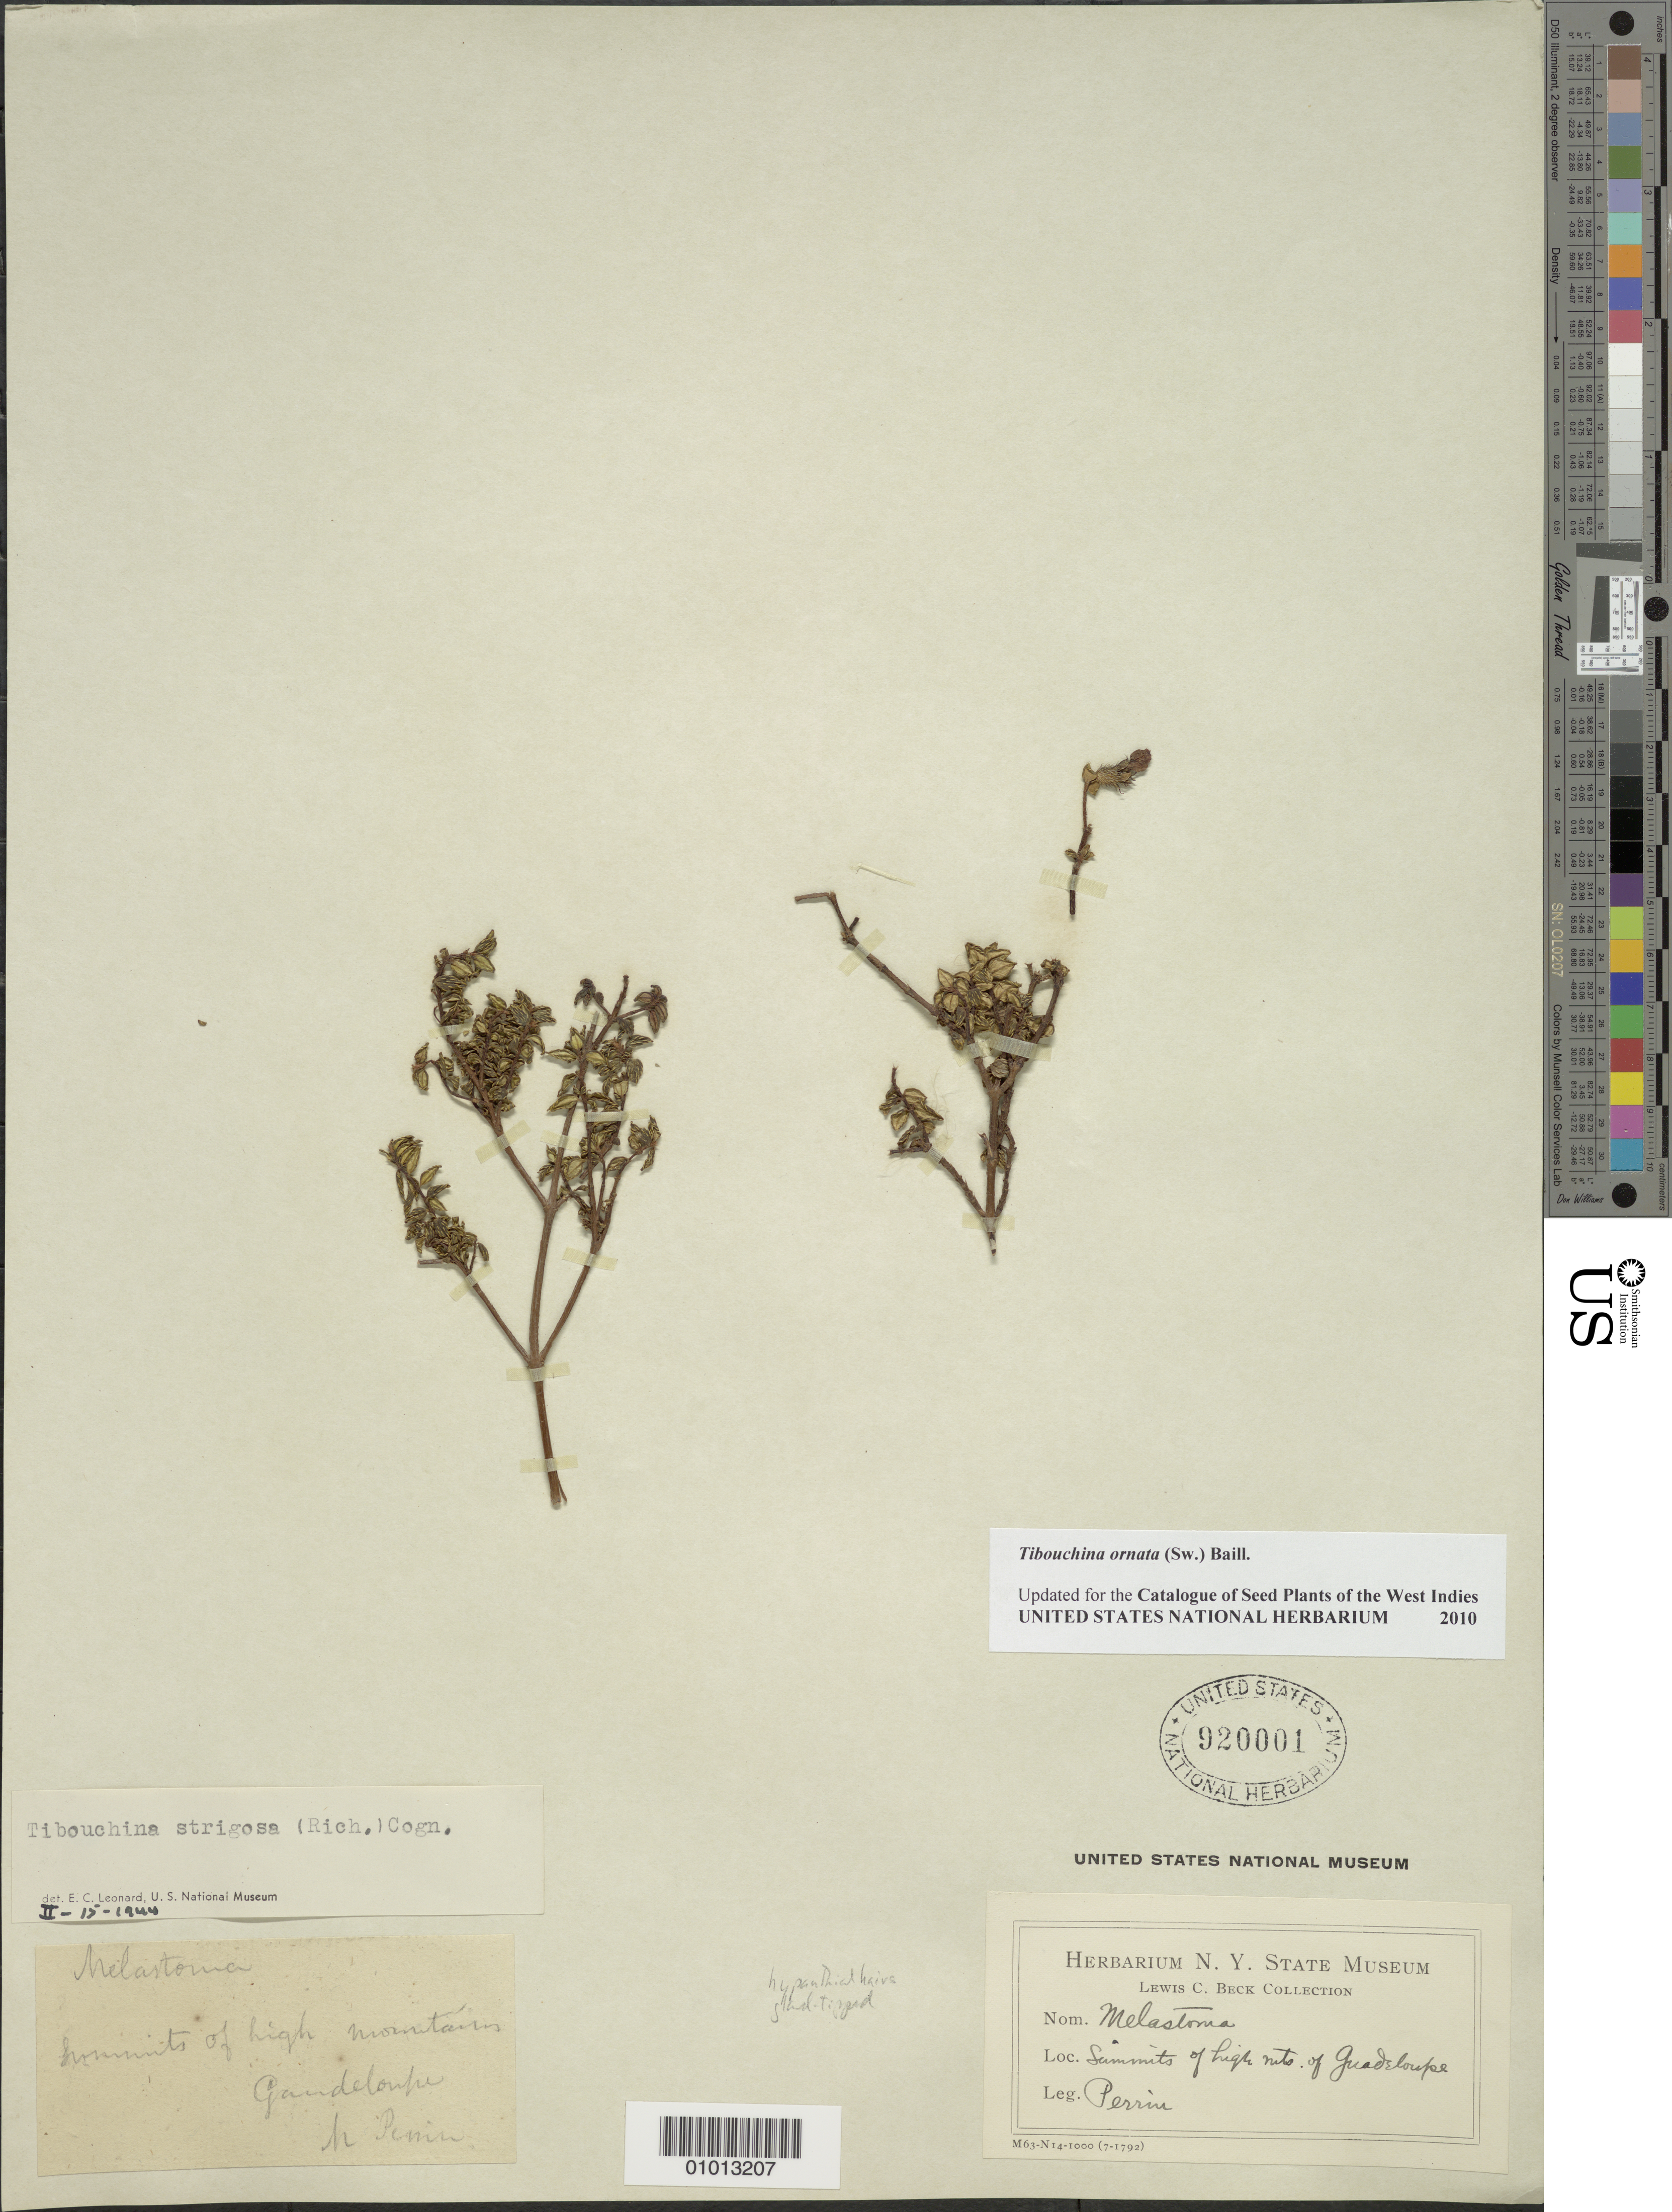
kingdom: Plantae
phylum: Tracheophyta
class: Magnoliopsida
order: Myrtales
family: Melastomataceae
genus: Chaetogastra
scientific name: Chaetogastra ornata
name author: (Sw.) P.J.F. Guim. & Michelang.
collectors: -. Penin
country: Guadeloupe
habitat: Summits of high mountains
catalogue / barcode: US 920001